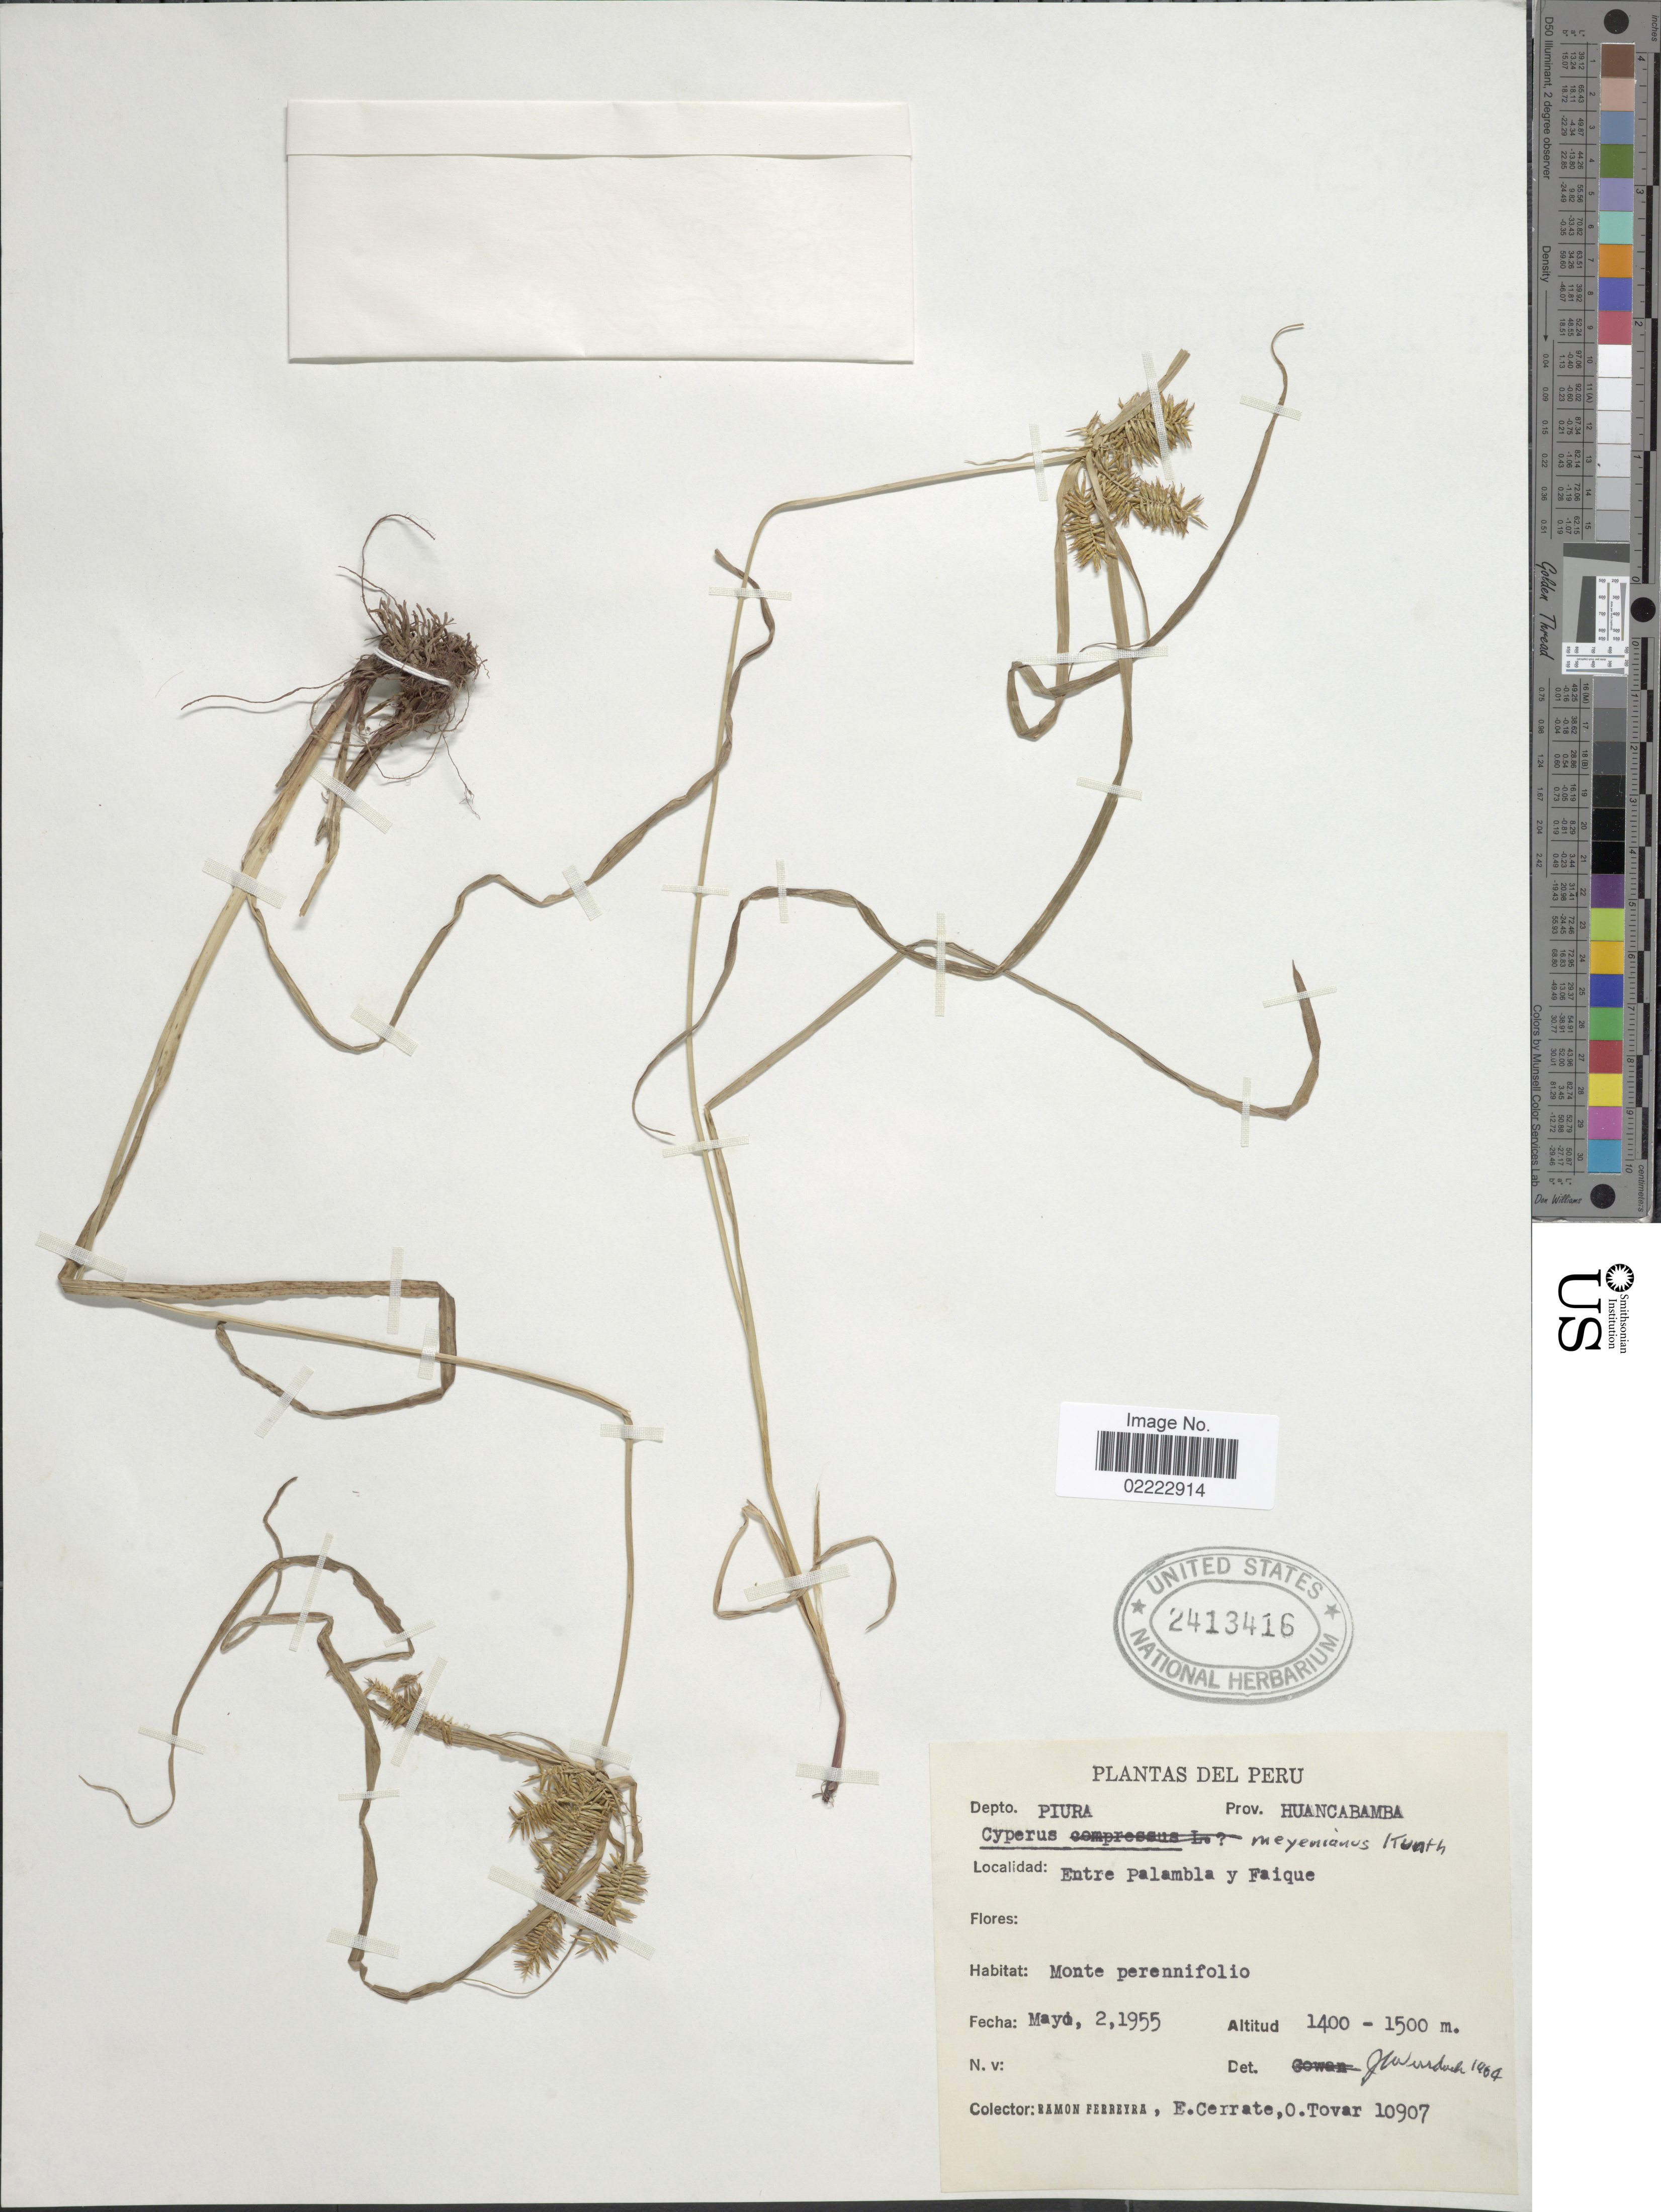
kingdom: Plantae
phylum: Tracheophyta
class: Liliopsida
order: Poales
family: Cyperaceae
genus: Cyperus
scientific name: Cyperus meyenianus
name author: Kunth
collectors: R. A. Ferreyra, E. Cerrate & Ó. Tovar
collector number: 10907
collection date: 1955-05-02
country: Peru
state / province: Piura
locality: Depto. Piura, Prov. Huancabamba, entre Palambla y Faique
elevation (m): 1400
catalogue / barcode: US 2413416